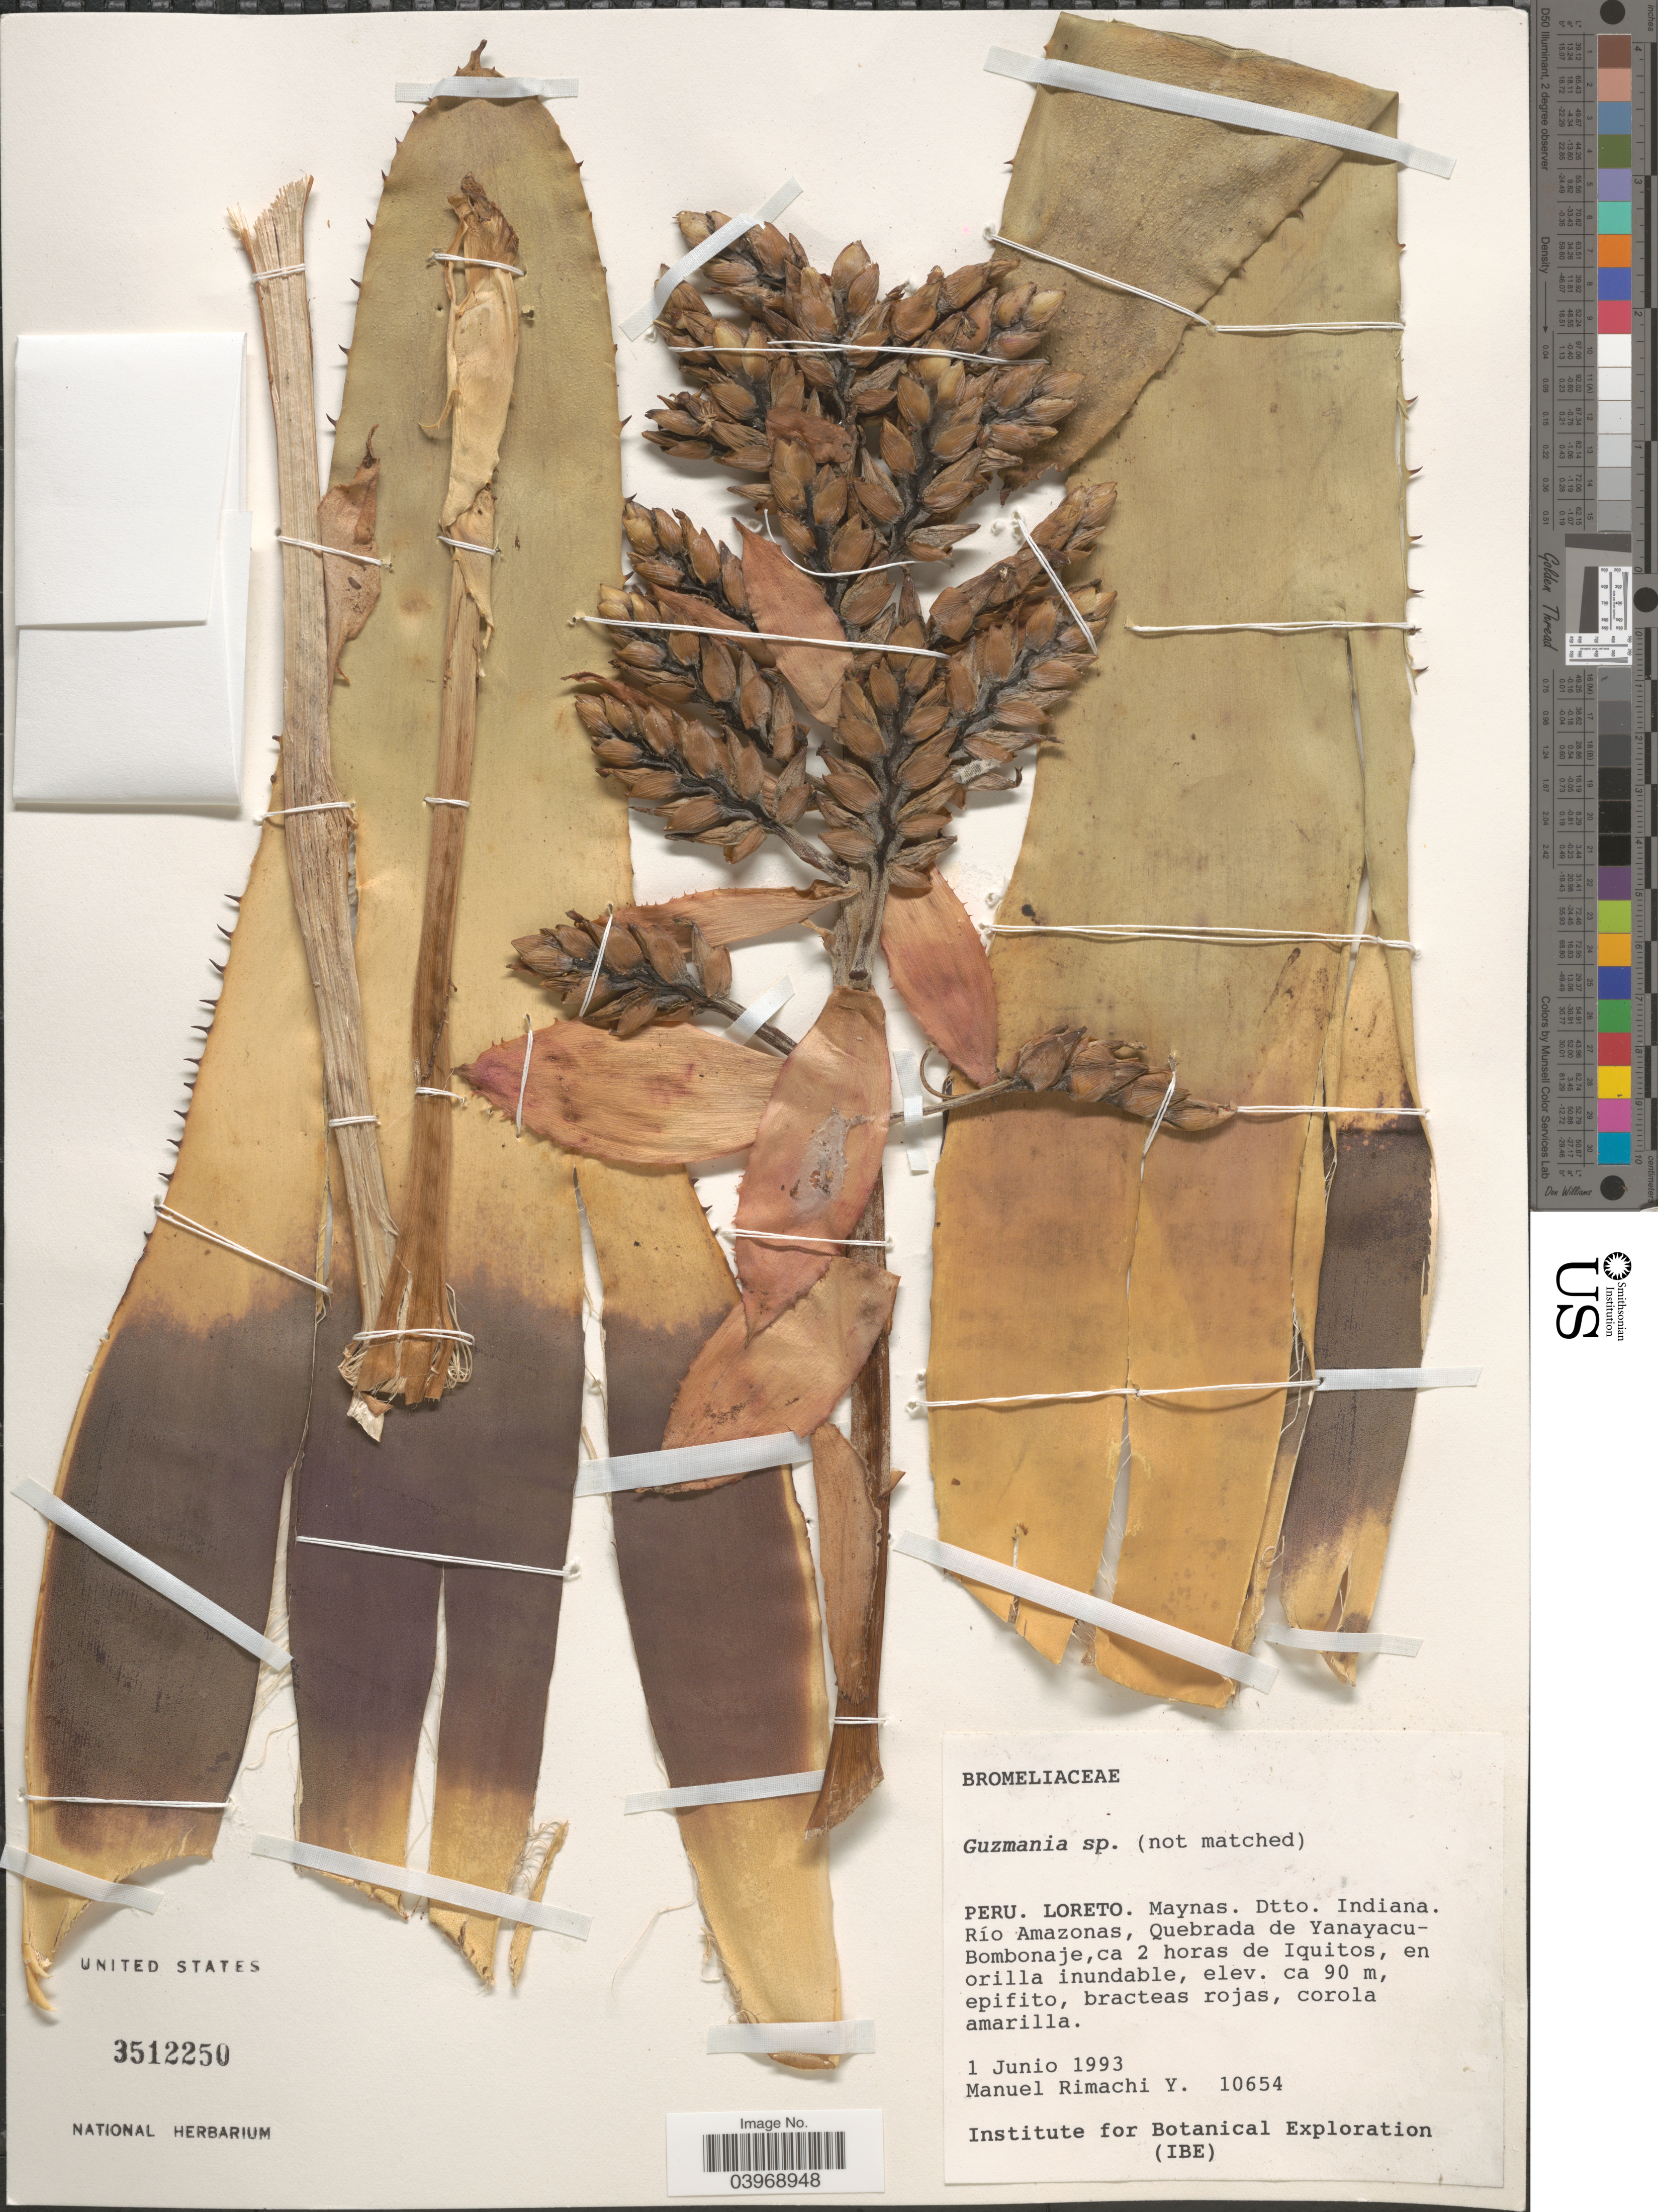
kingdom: Plantae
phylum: Tracheophyta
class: Liliopsida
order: Poales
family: Bromeliaceae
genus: Guzmania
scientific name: Guzmania sp.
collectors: M. Rimachi Y.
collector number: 10654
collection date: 1993-06-01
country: Peru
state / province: Loreto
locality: Maynas. Dtto. Indiana. Río Amazonas, Quebrada de Yanayacu-Bombonaje, ca 2 horas de Iquitos.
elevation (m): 90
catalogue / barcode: US 3512250